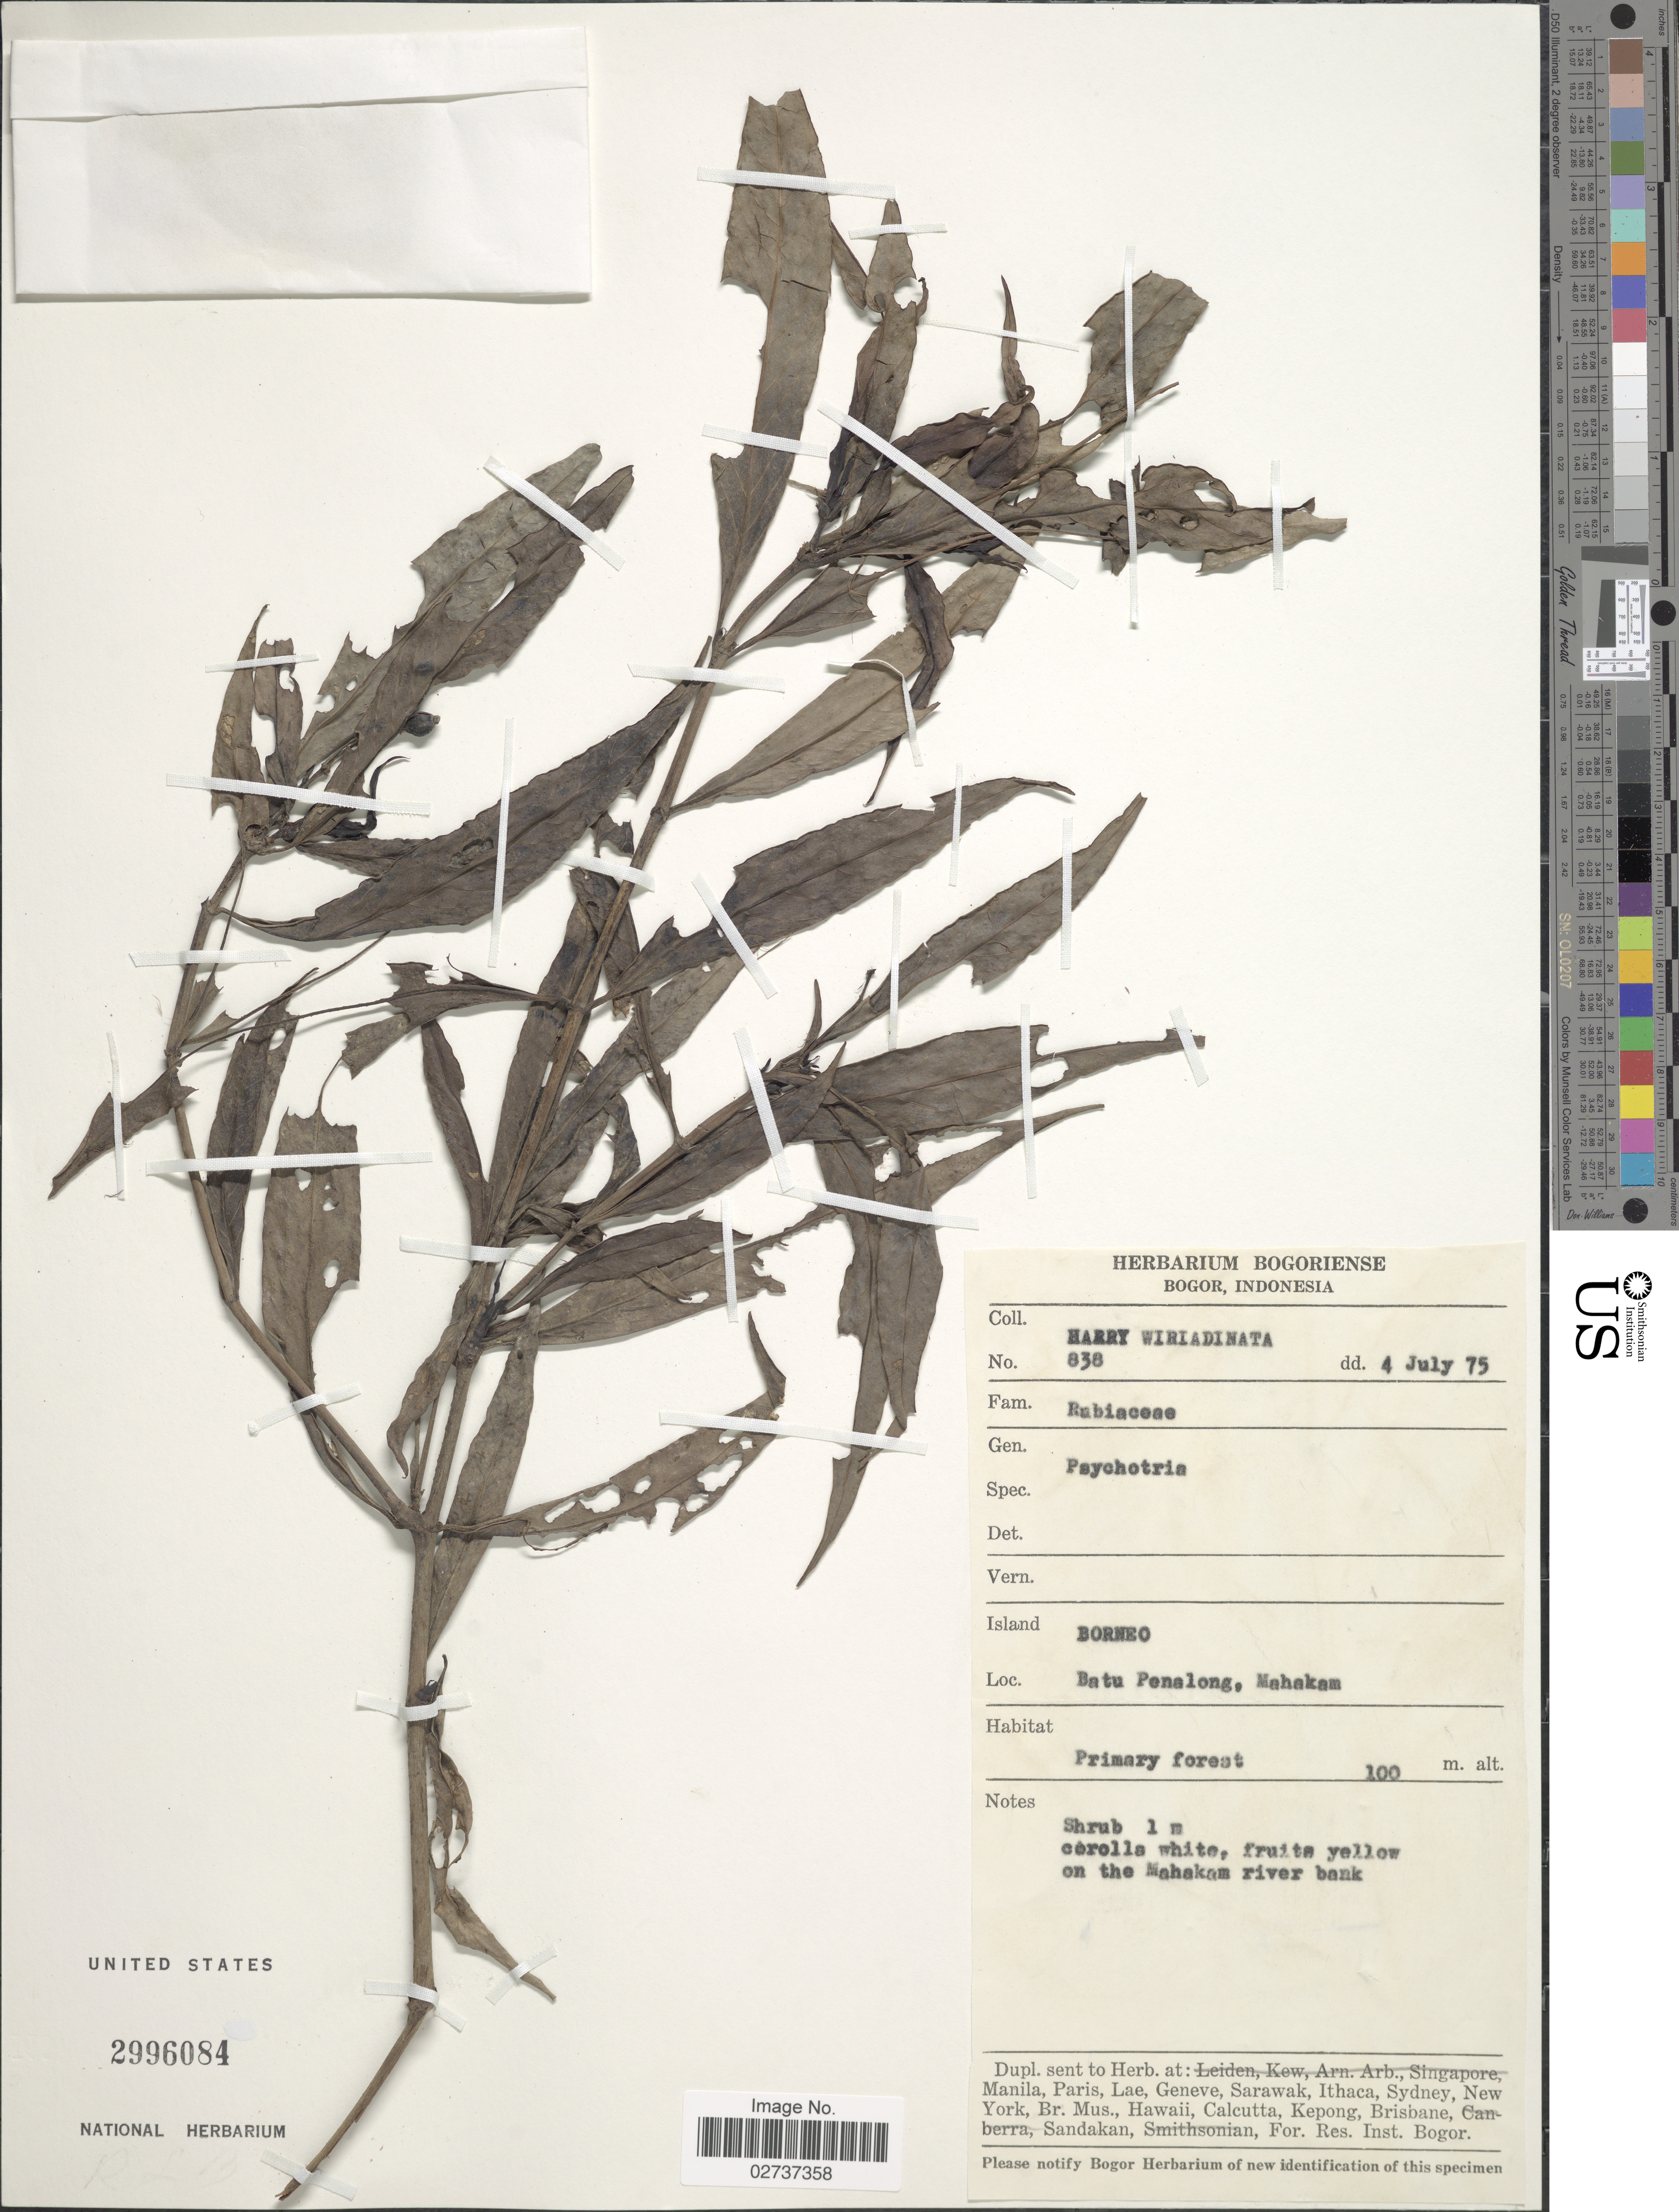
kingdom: Plantae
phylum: Tracheophyta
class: Magnoliopsida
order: Gentianales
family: Rubiaceae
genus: Psychotria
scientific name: Psychotria sp.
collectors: H. Wiriadinata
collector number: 838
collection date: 1975-07-04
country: Indonesia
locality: Island Borneo. Batu Penalong, Mahakam.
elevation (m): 100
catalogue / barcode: US 2996084